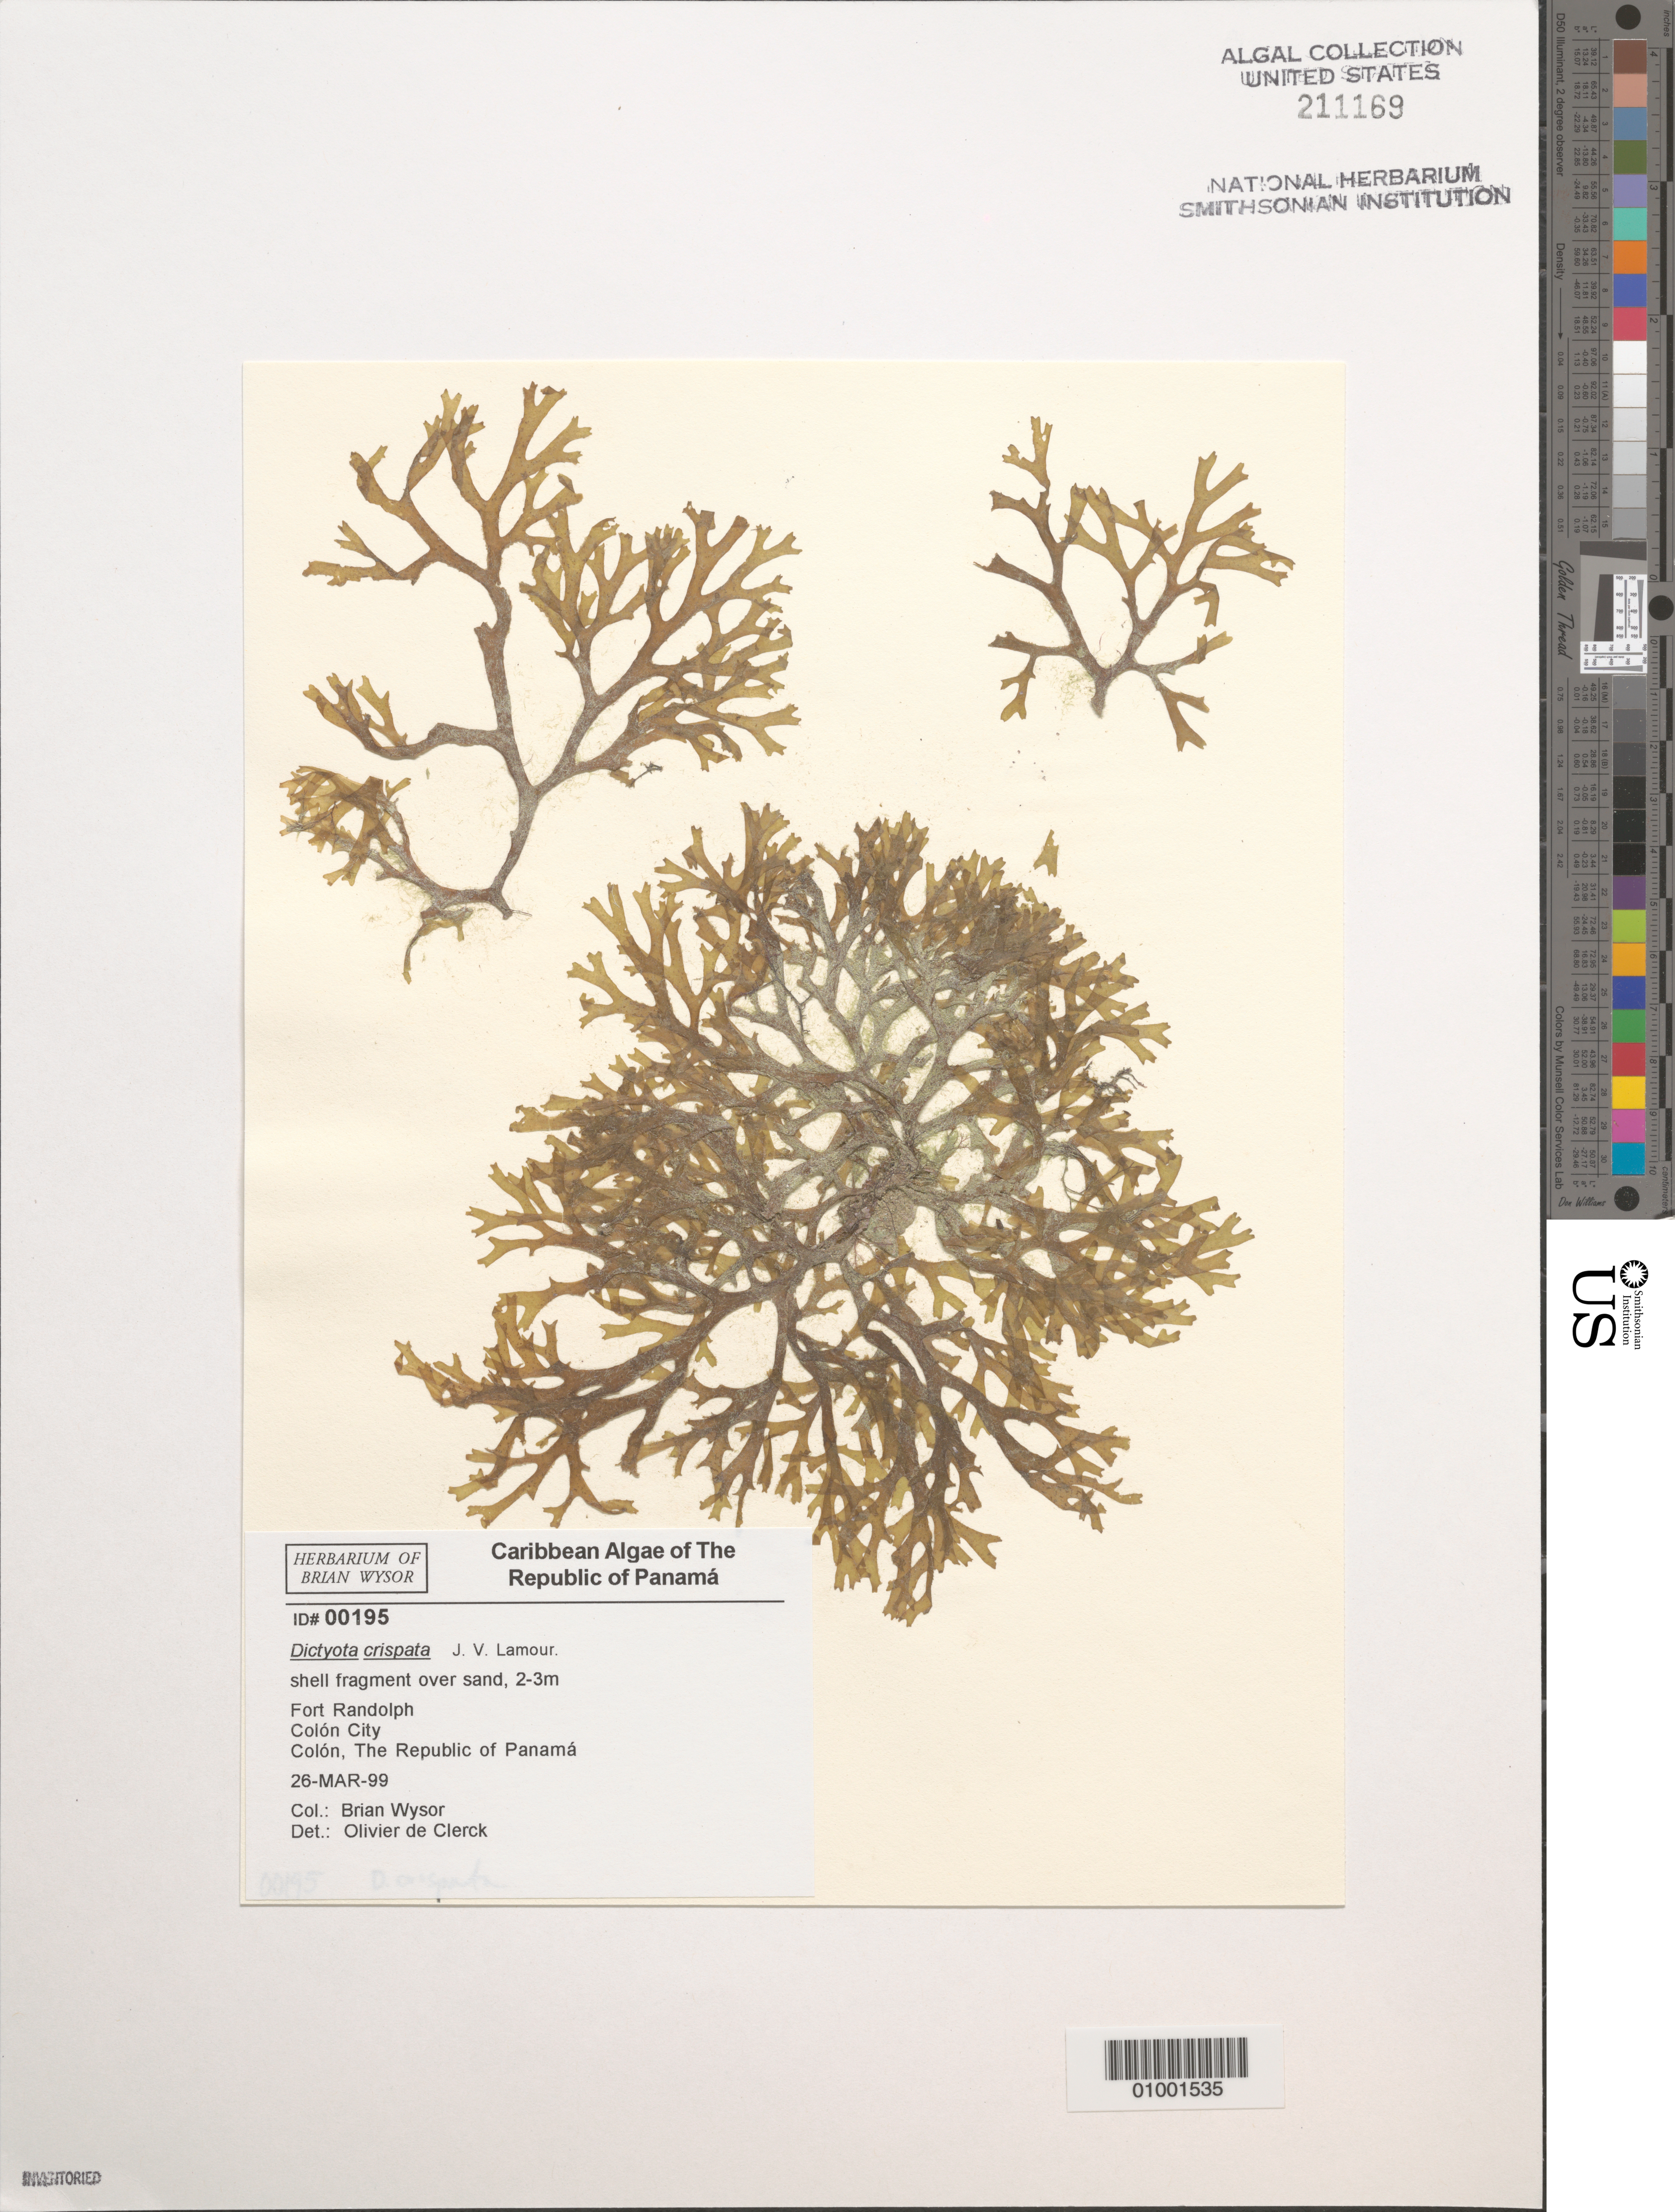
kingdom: Chromista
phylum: Ochrophyta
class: Phaeophyceae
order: Dictyotales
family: Dictyotaceae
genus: Canistrocarpus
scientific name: Canistrocarpus crispatus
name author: (J.V.Lamouroux) De Paula & De Clerck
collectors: B. Wysor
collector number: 00195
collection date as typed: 26 Mar 1999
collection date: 1999-03-26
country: Panama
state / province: Colón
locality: Fort Randolph, Colón City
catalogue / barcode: US 211169